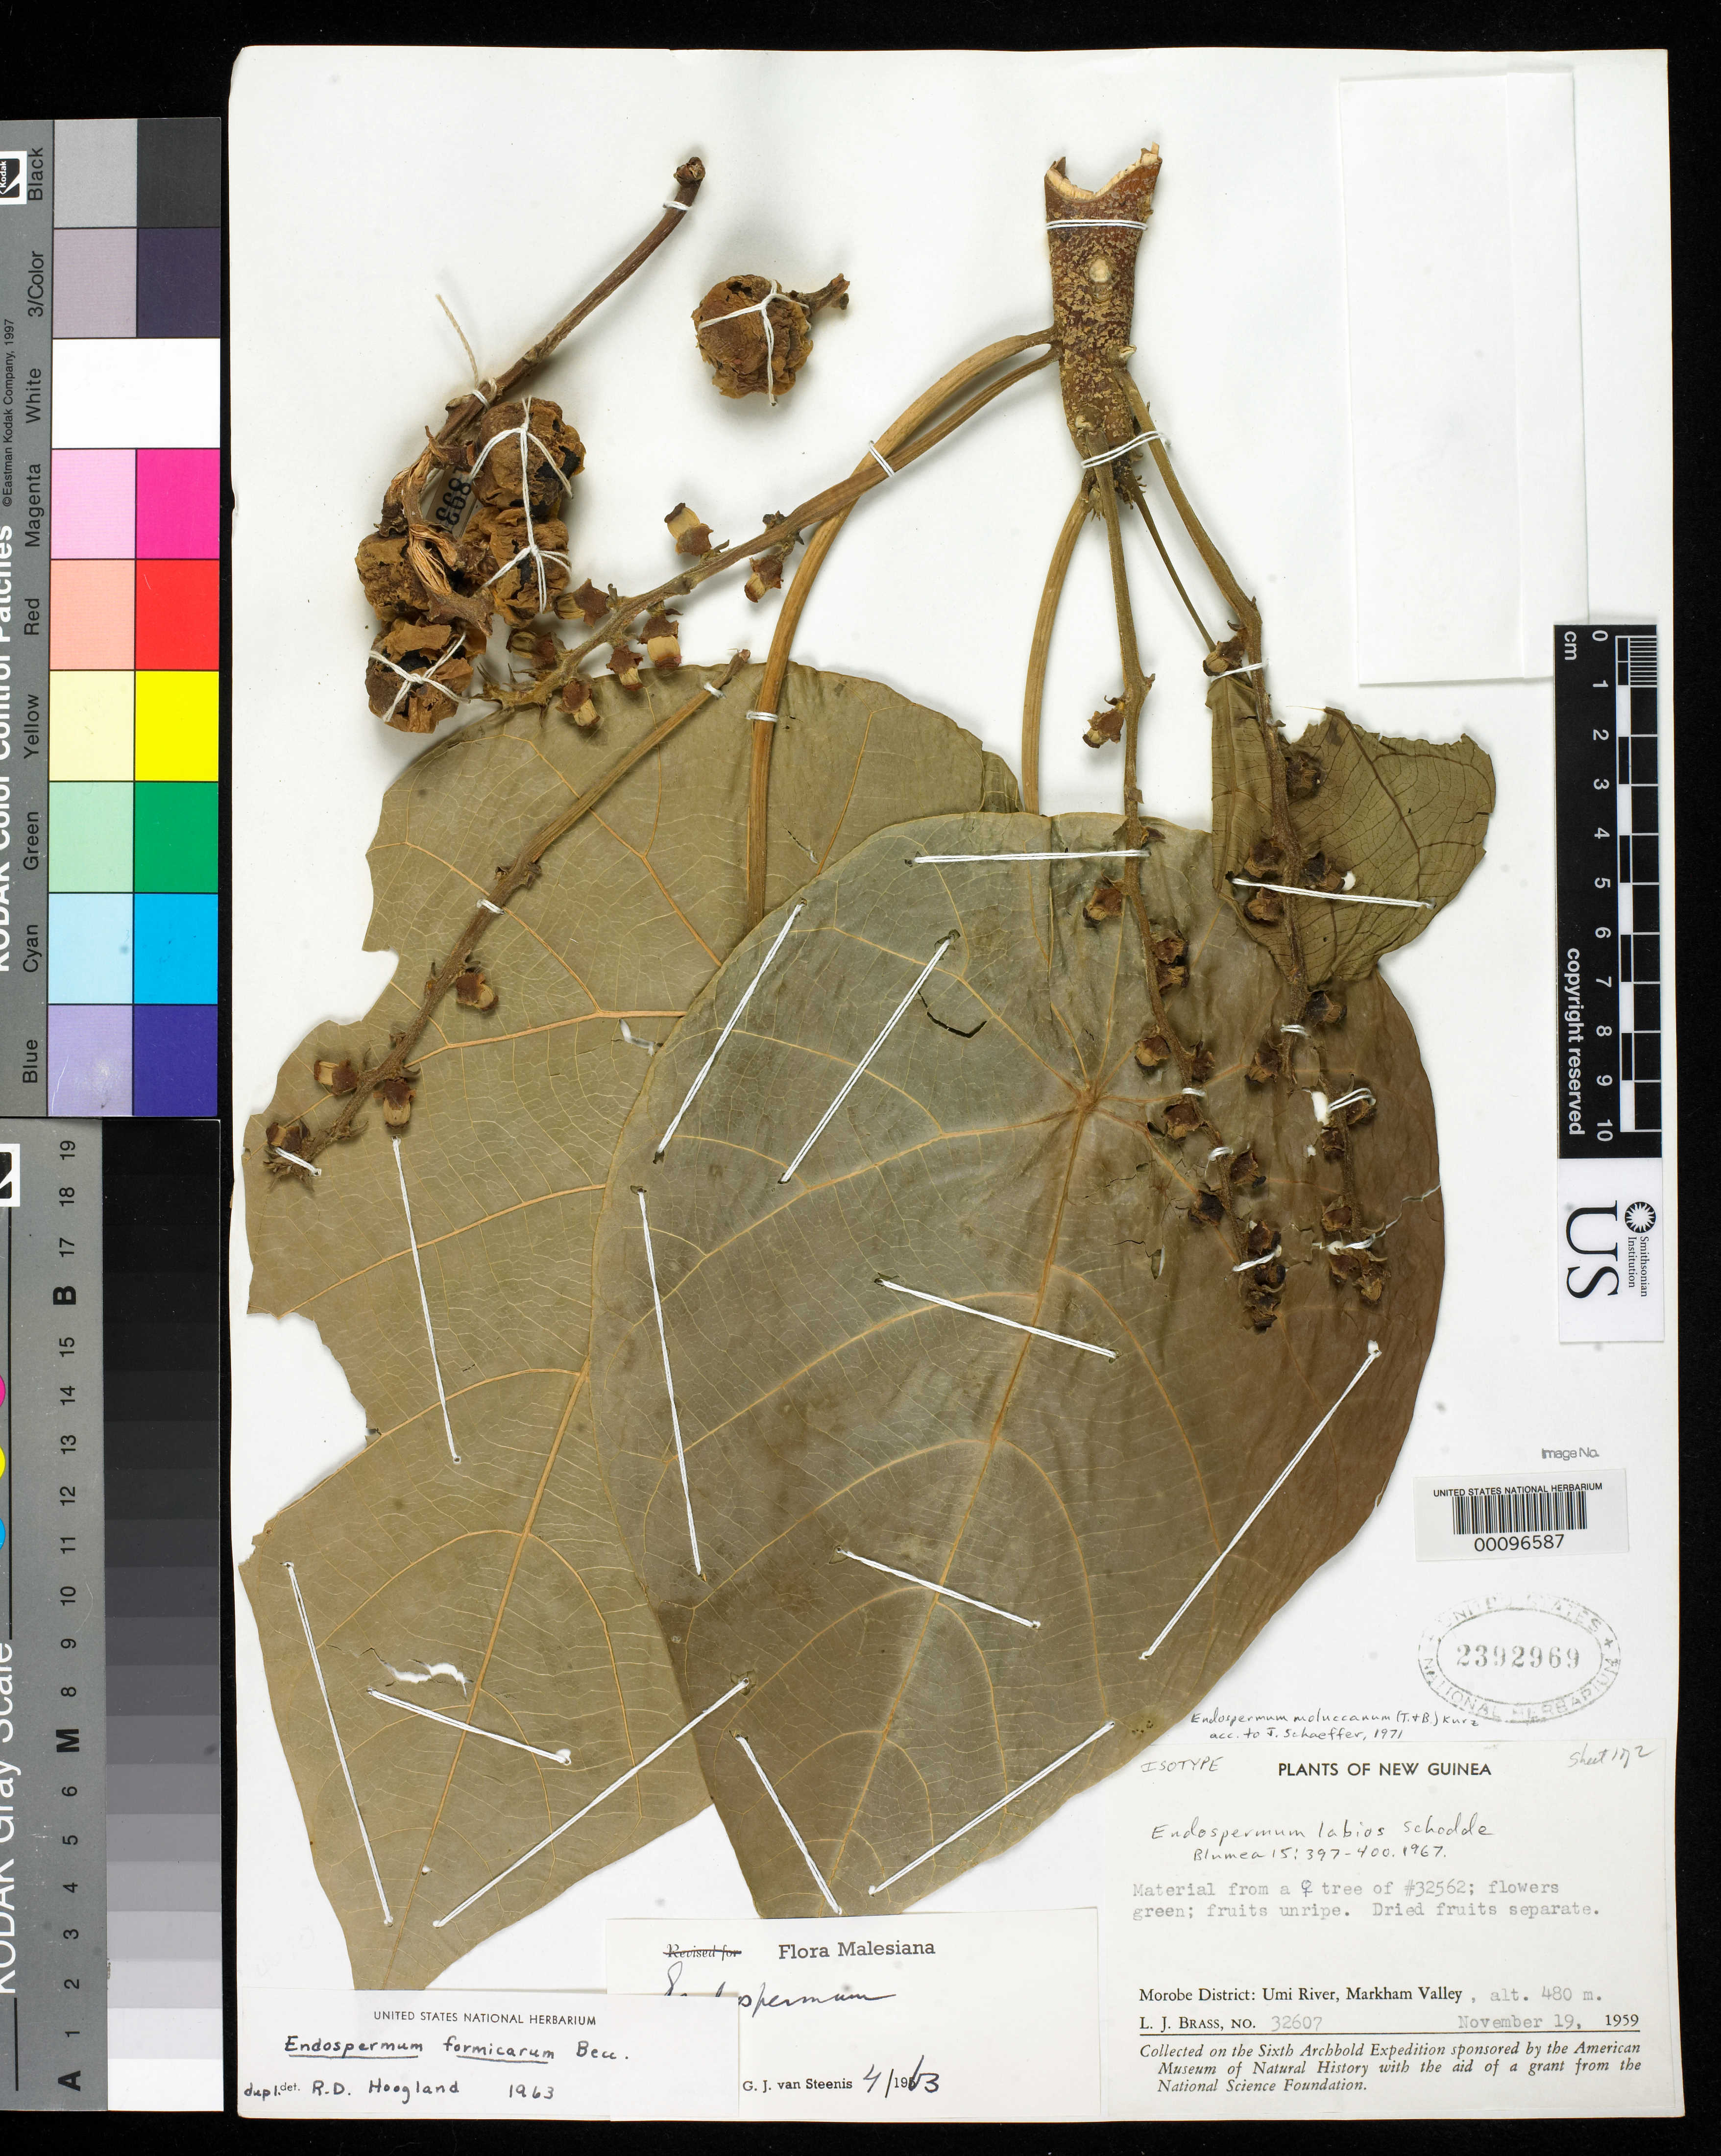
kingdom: Plantae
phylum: Tracheophyta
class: Magnoliopsida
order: Malpighiales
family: Euphorbiaceae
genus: Endospermum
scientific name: Endospermum labios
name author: Schodde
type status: Isotype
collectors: L. J. Brass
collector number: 32607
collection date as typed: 19 Nov 1959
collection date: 1959-11-19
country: Papua New Guinea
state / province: Morobe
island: New Guinea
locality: Umi River, Markham valley.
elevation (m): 480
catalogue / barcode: US 2392969